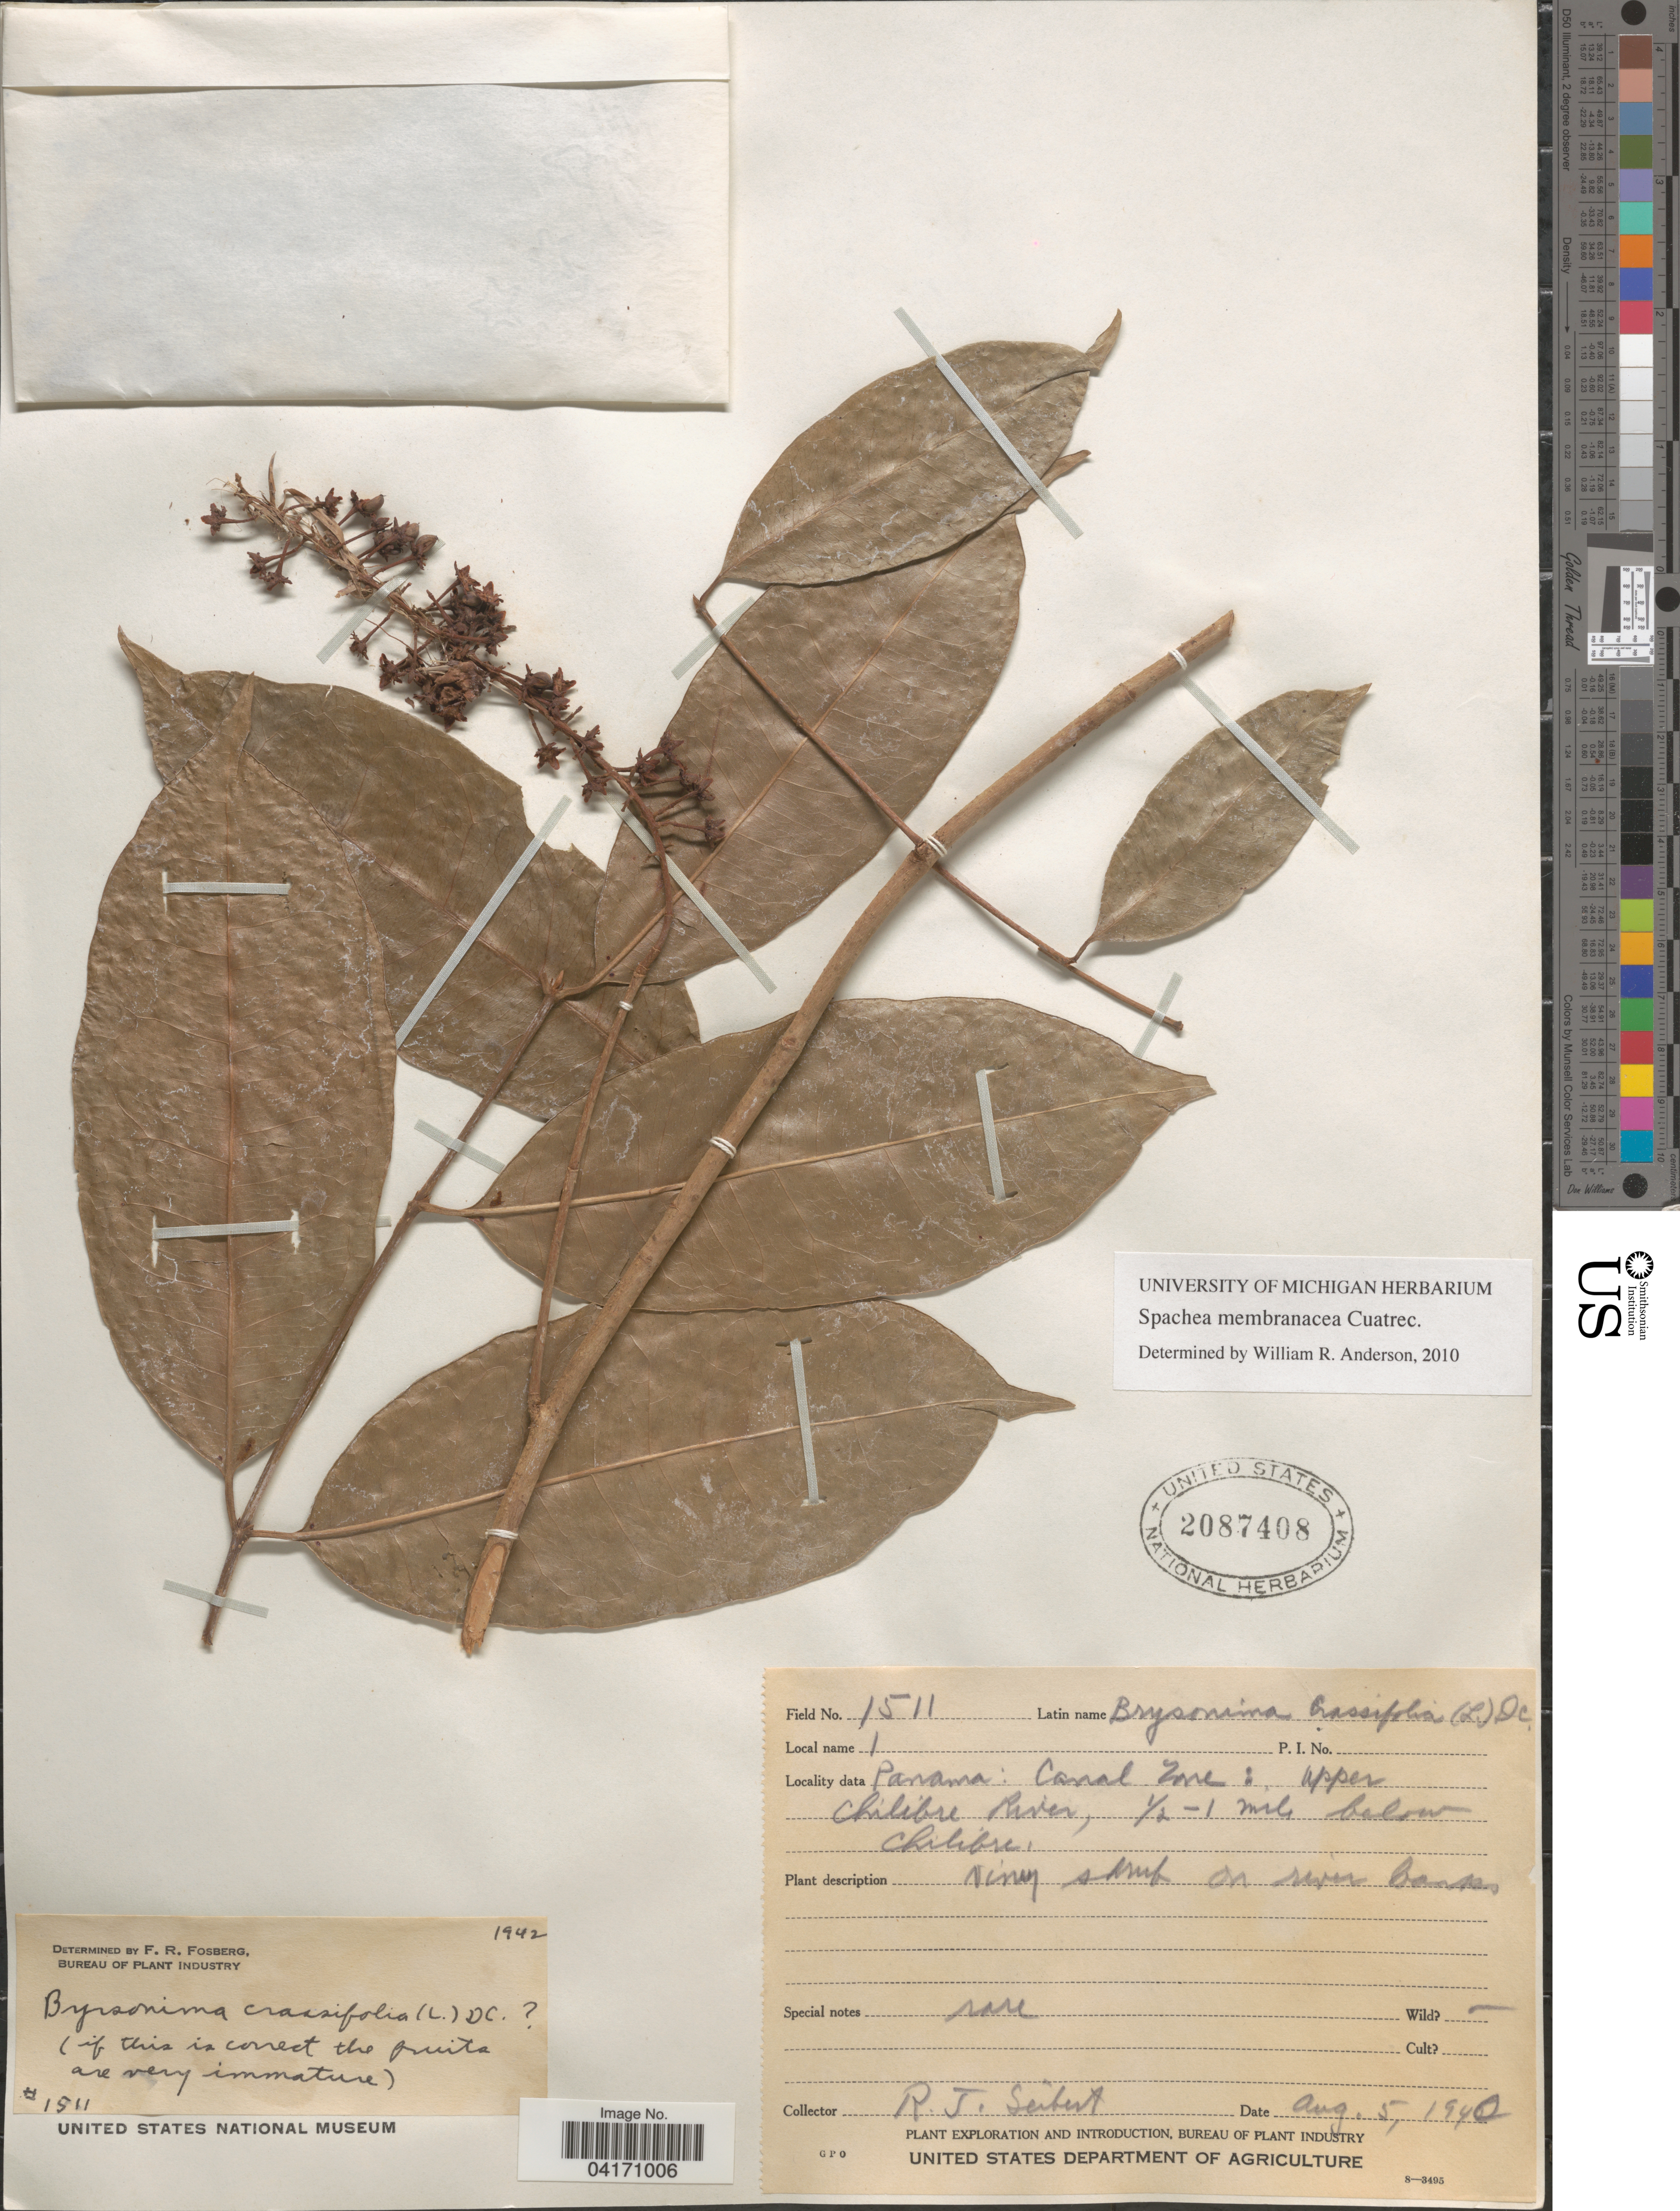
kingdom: Plantae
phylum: Tracheophyta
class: Magnoliopsida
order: Malpighiales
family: Malpighiaceae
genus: Spachea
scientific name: Spachea membranacea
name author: Cuatrec.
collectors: R. J. Seibert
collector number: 1511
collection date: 1940-08-05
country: Panama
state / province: Colón / Panamá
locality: Canal Zone: upper Chilibre River, ½-1 mile below Chilibre.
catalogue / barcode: US 2087408